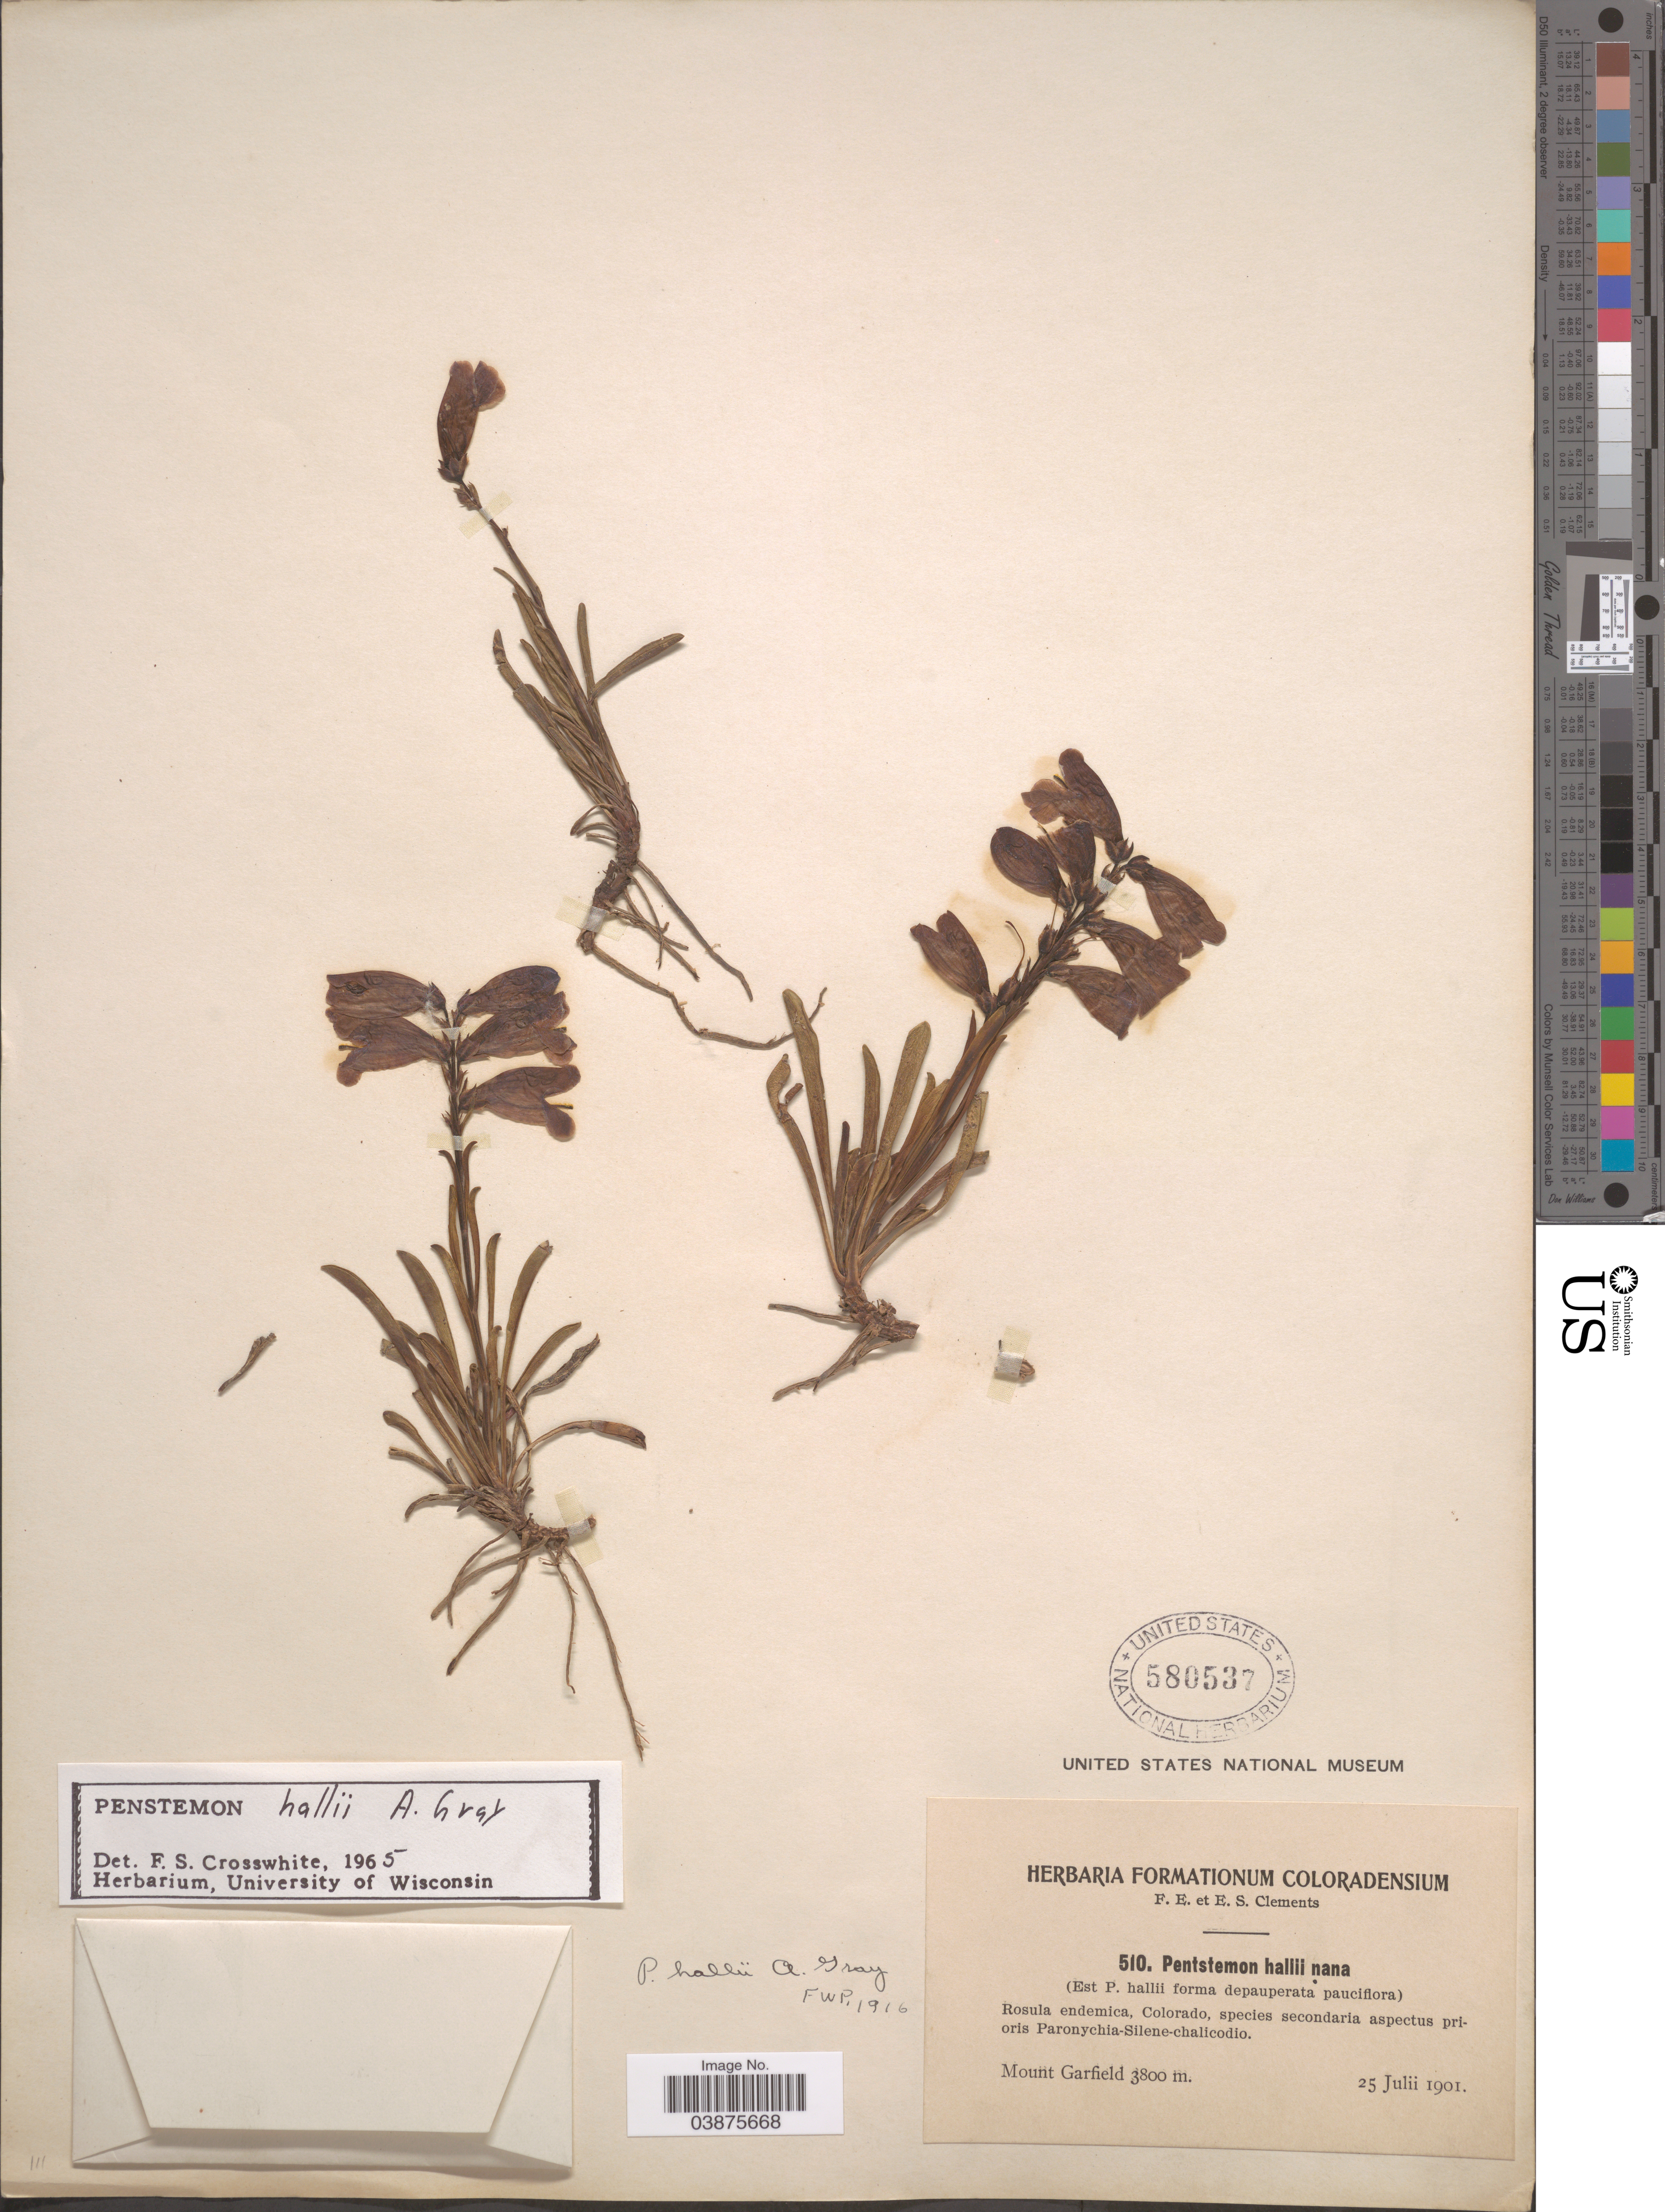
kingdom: Plantae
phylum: Tracheophyta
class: Magnoliopsida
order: Lamiales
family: Plantaginaceae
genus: Penstemon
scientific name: Penstemon hallii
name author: A. Gray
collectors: F. E. Clements & E. S. Clements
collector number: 510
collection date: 1901-07-25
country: United States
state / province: Colorado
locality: Mount Garfield.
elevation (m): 3800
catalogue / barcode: US 580537